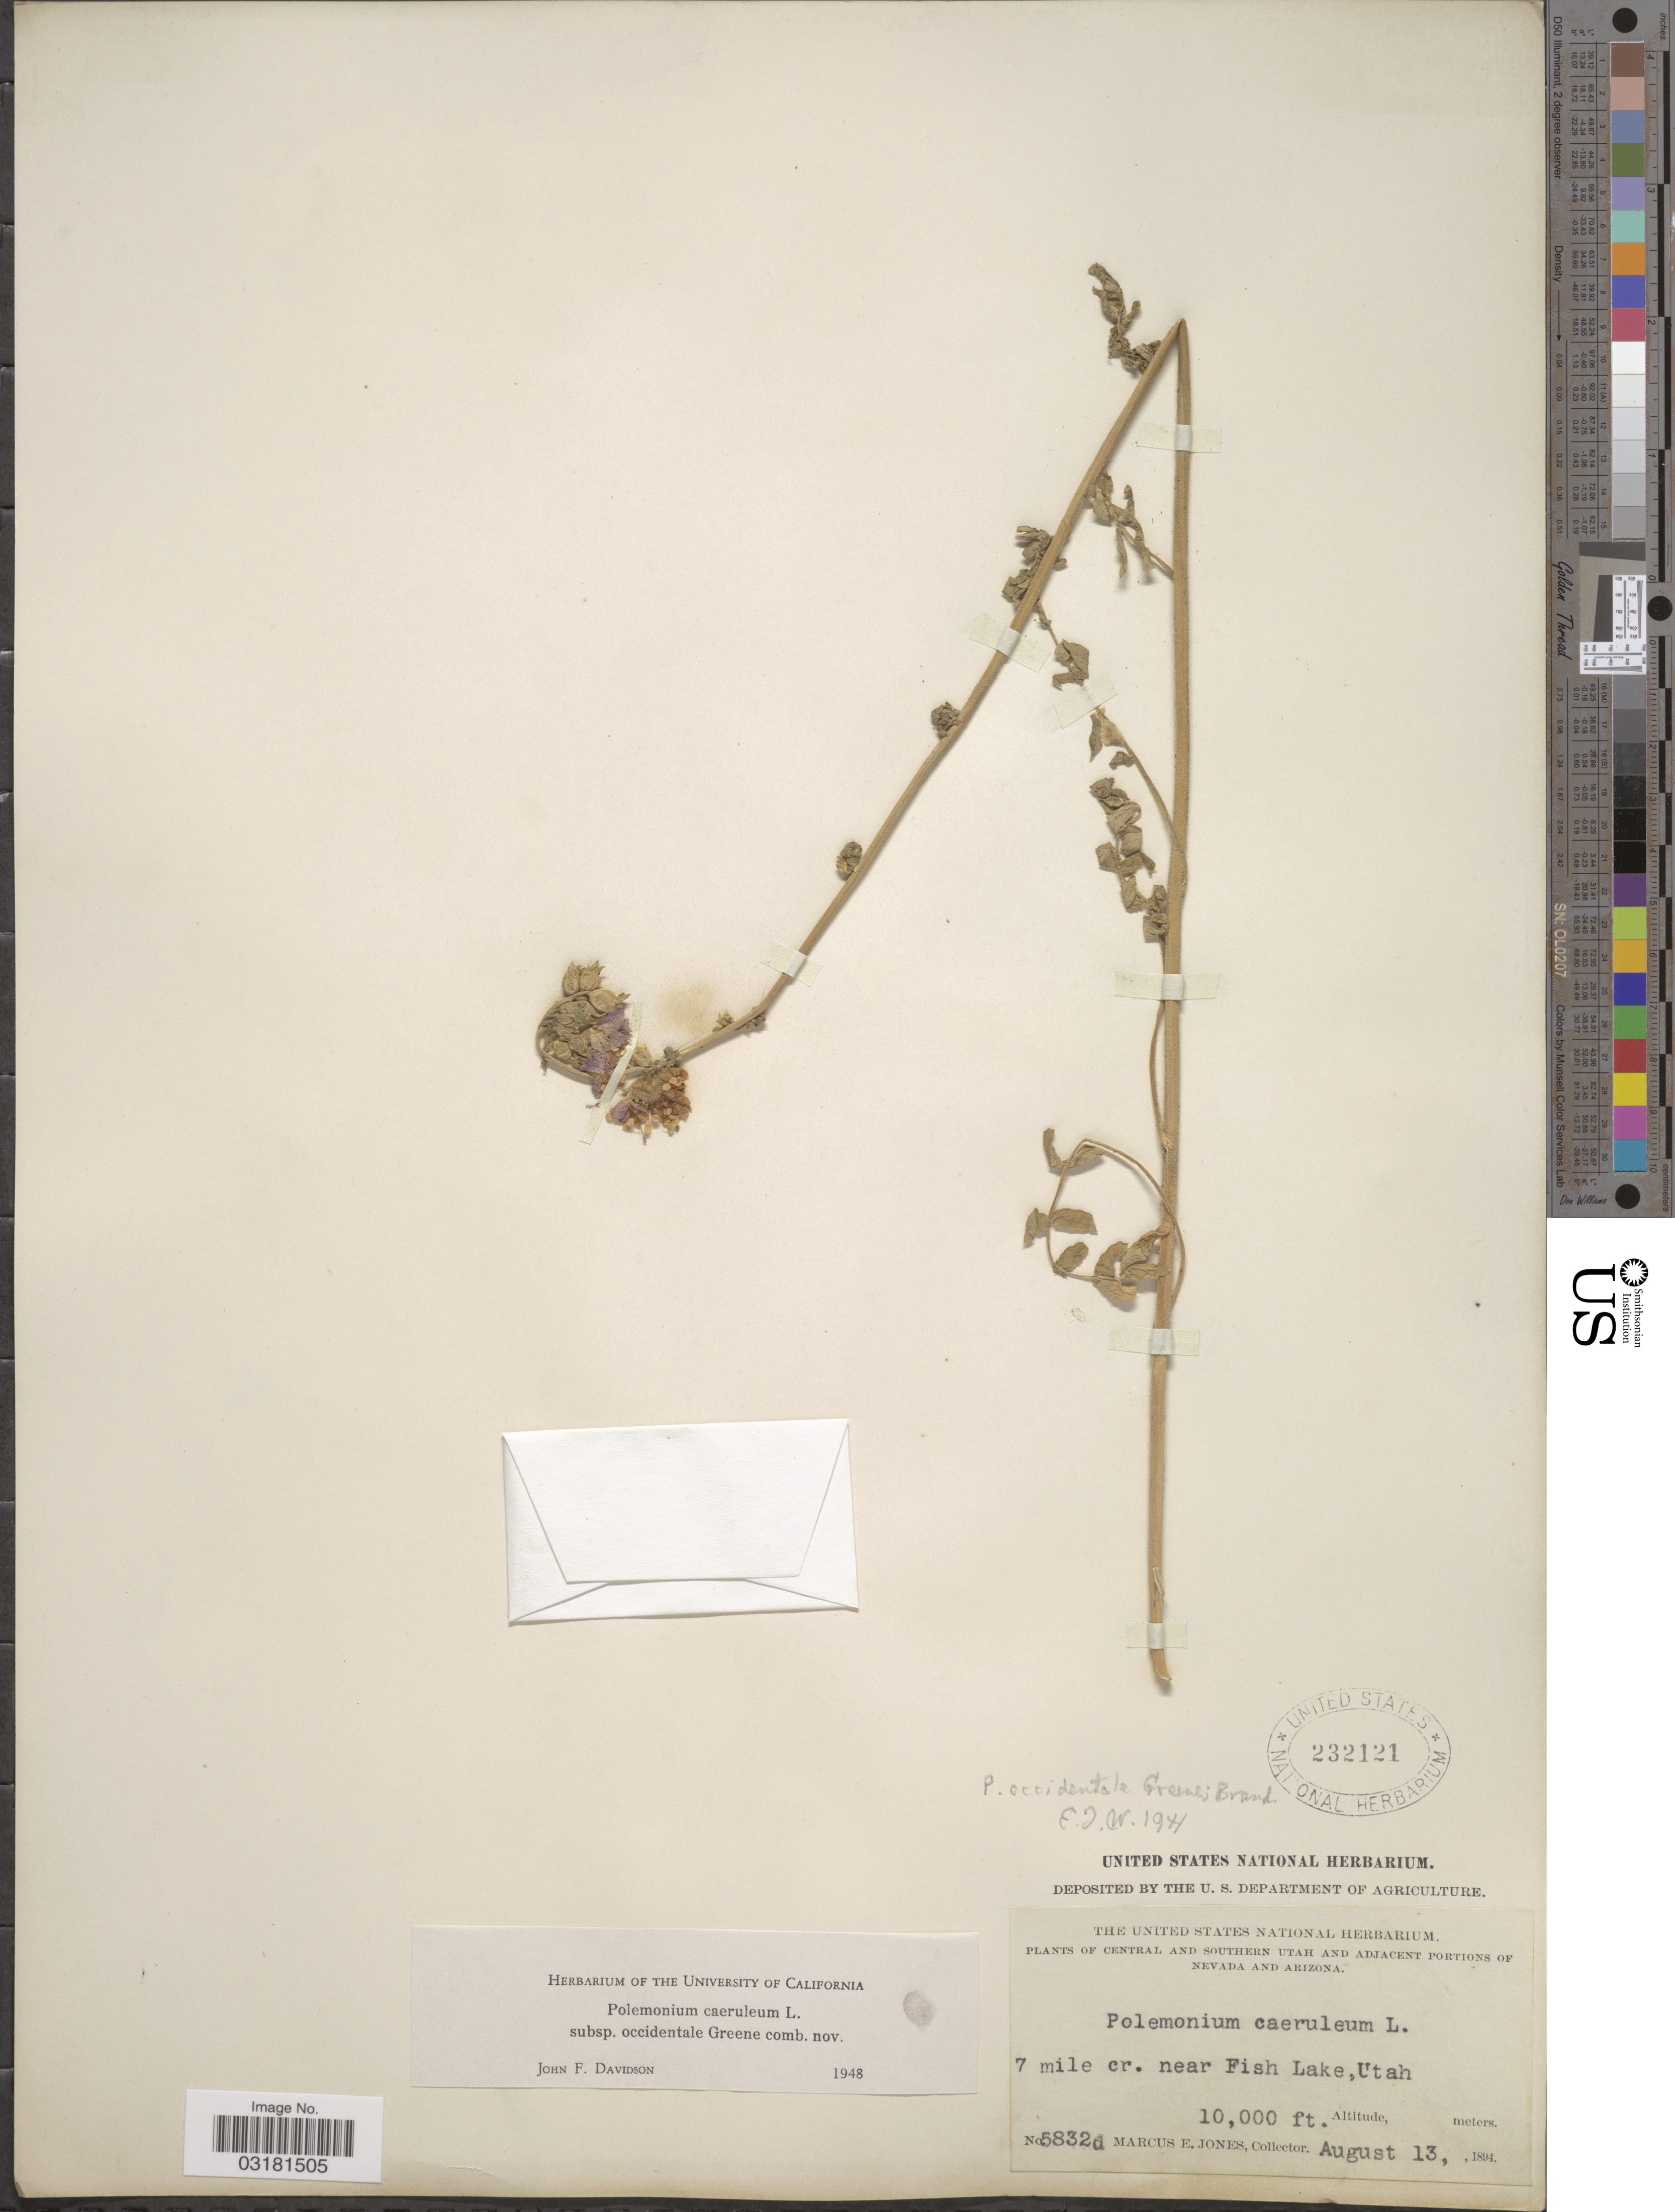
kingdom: Plantae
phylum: Tracheophyta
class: Magnoliopsida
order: Ericales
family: Polemoniaceae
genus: Polemonium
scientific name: Polemonium occidentale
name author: Greene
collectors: M. E. Jones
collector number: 5832d*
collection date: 1894-08-13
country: United States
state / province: Utah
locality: Central and Southern Utah, 7 mile cr. near Fish Lake.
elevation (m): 3048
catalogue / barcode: US 232121